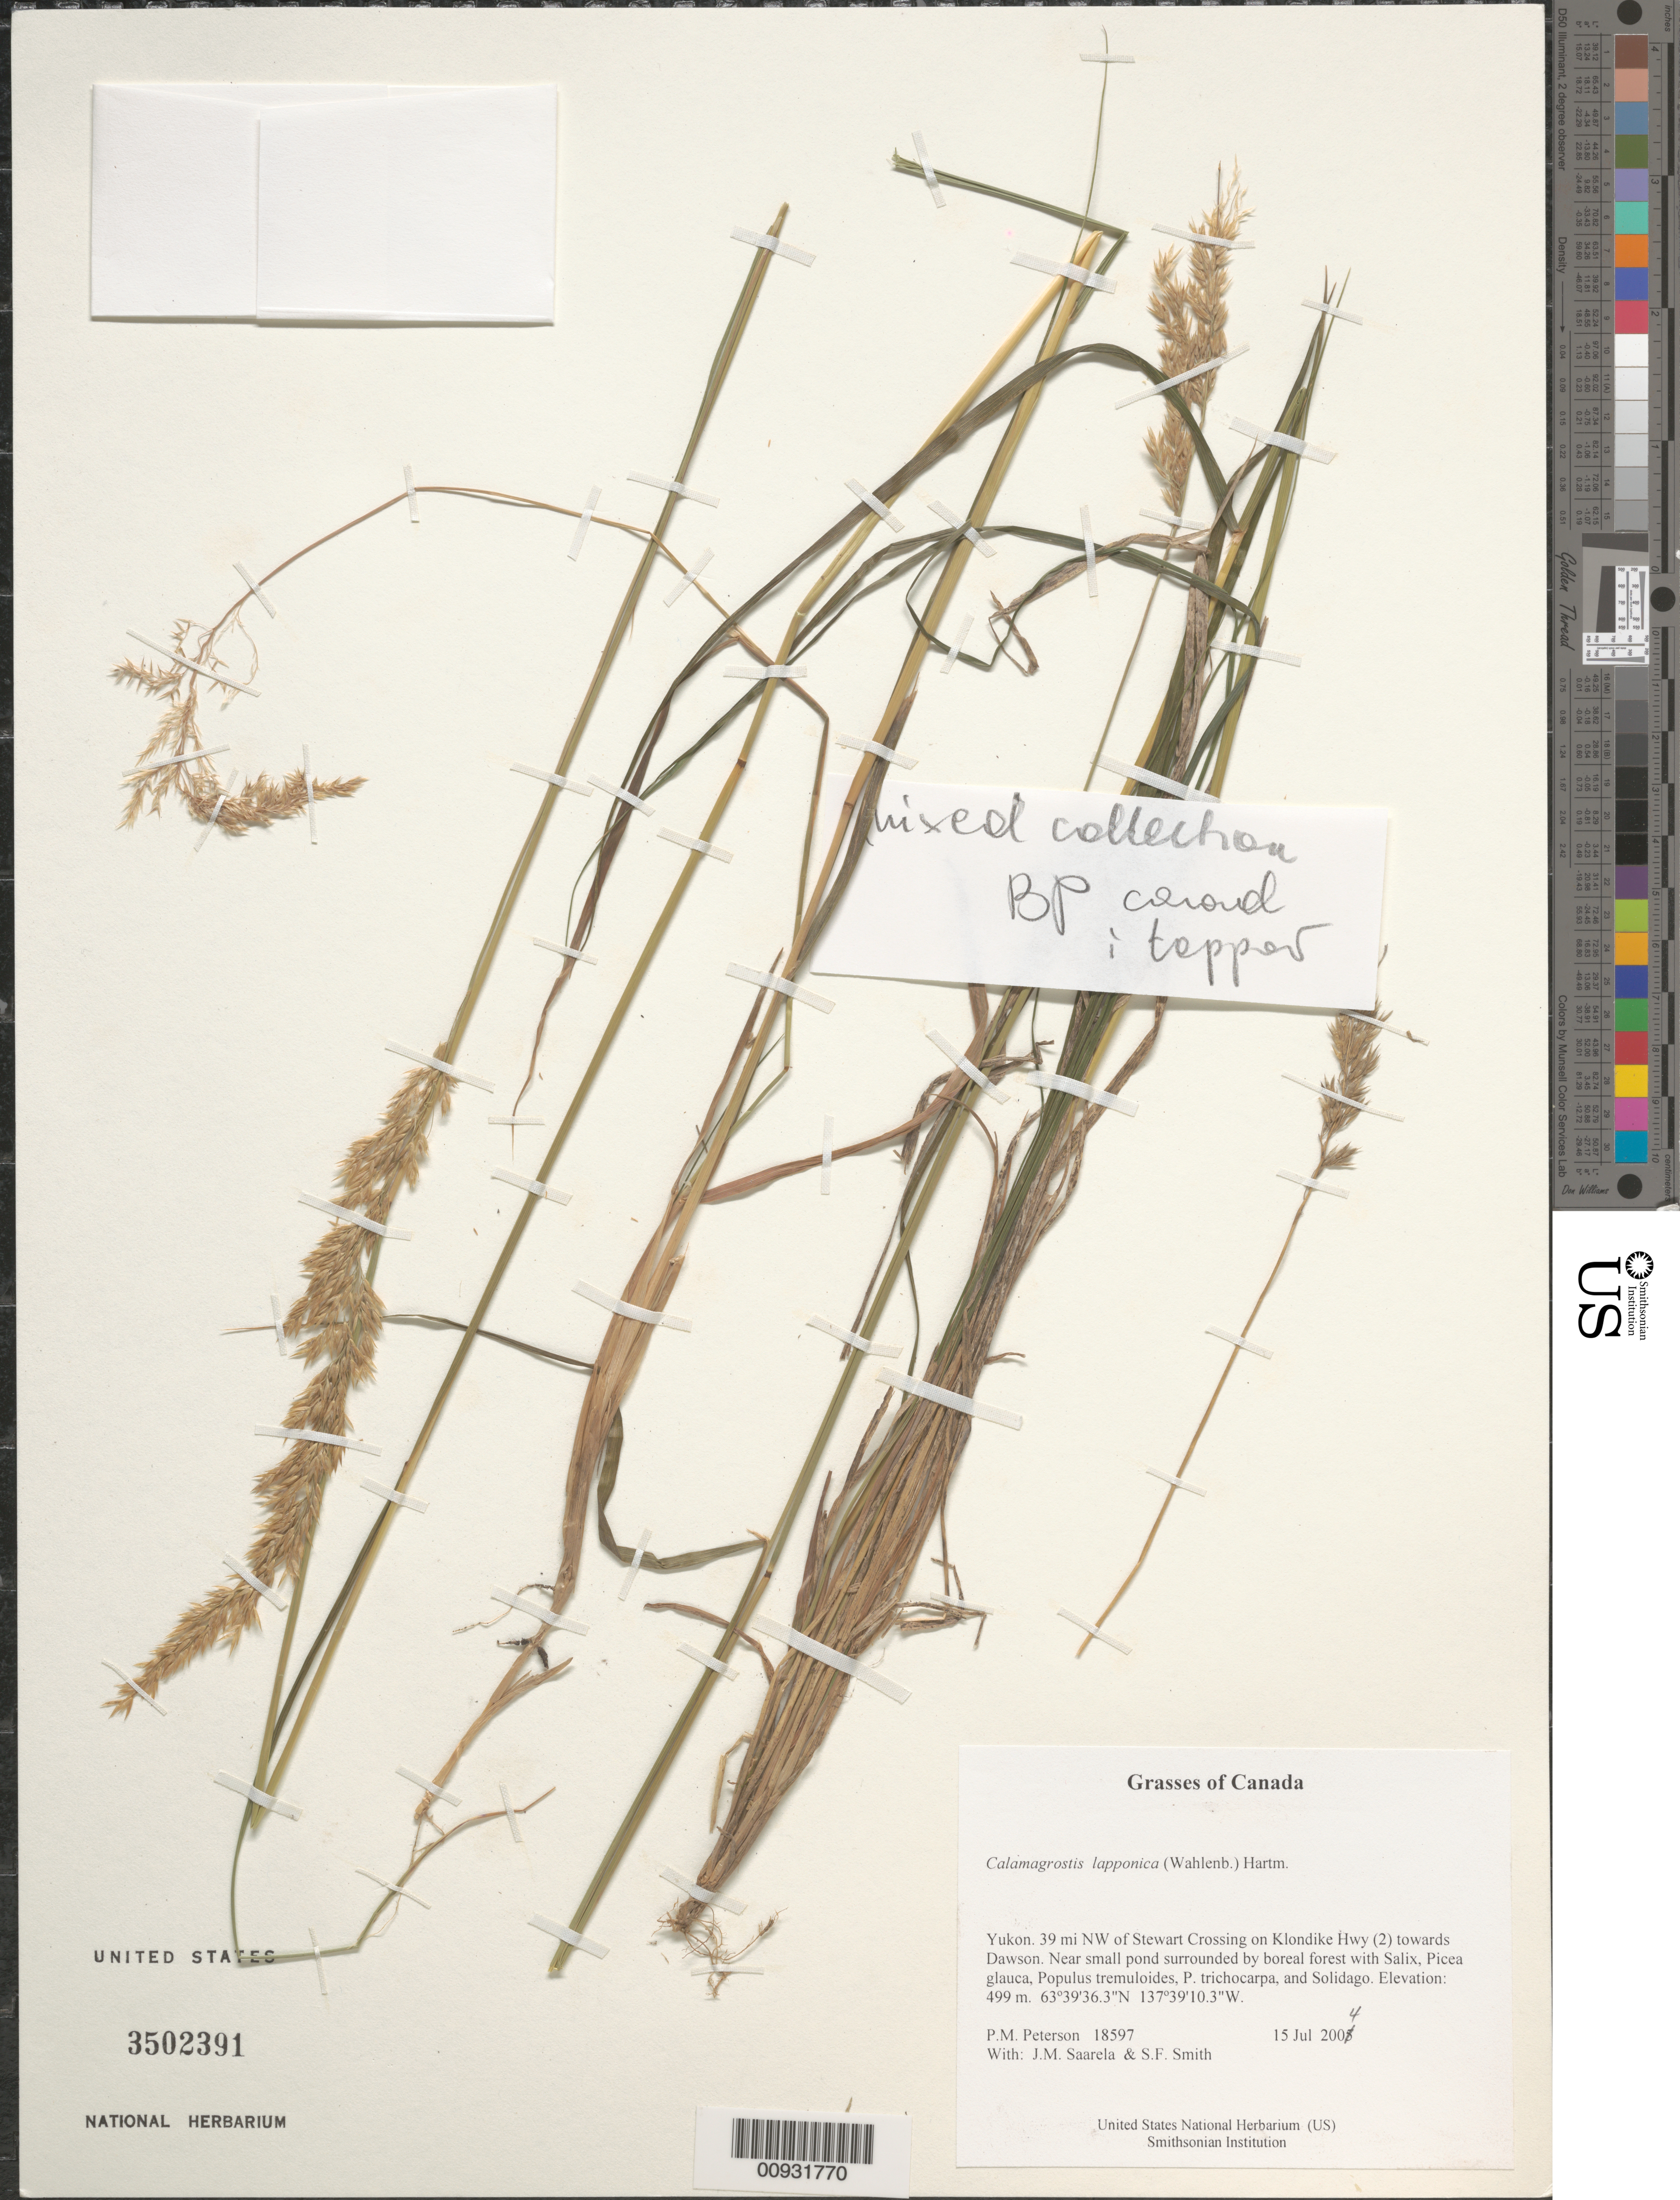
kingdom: Plantae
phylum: Tracheophyta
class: Liliopsida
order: Poales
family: Poaceae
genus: Calamagrostis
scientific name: Calamagrostis lapponica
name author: (Wahlenb.) Hartm.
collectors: P. M. Peterson, J. Saarela & S.F. Smith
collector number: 18597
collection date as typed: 15 Jul 2004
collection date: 2004-07-15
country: Canada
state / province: Yukon Territory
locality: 39 mi NW of Stewart Crossing on Klondike Hwy (2) towards Dawson. Near small pond surrounded by boreal forest with Salix, Picea glauca, Populus tremuloides, P. trichocarpa, and Solidago.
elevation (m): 499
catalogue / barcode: US 3502391